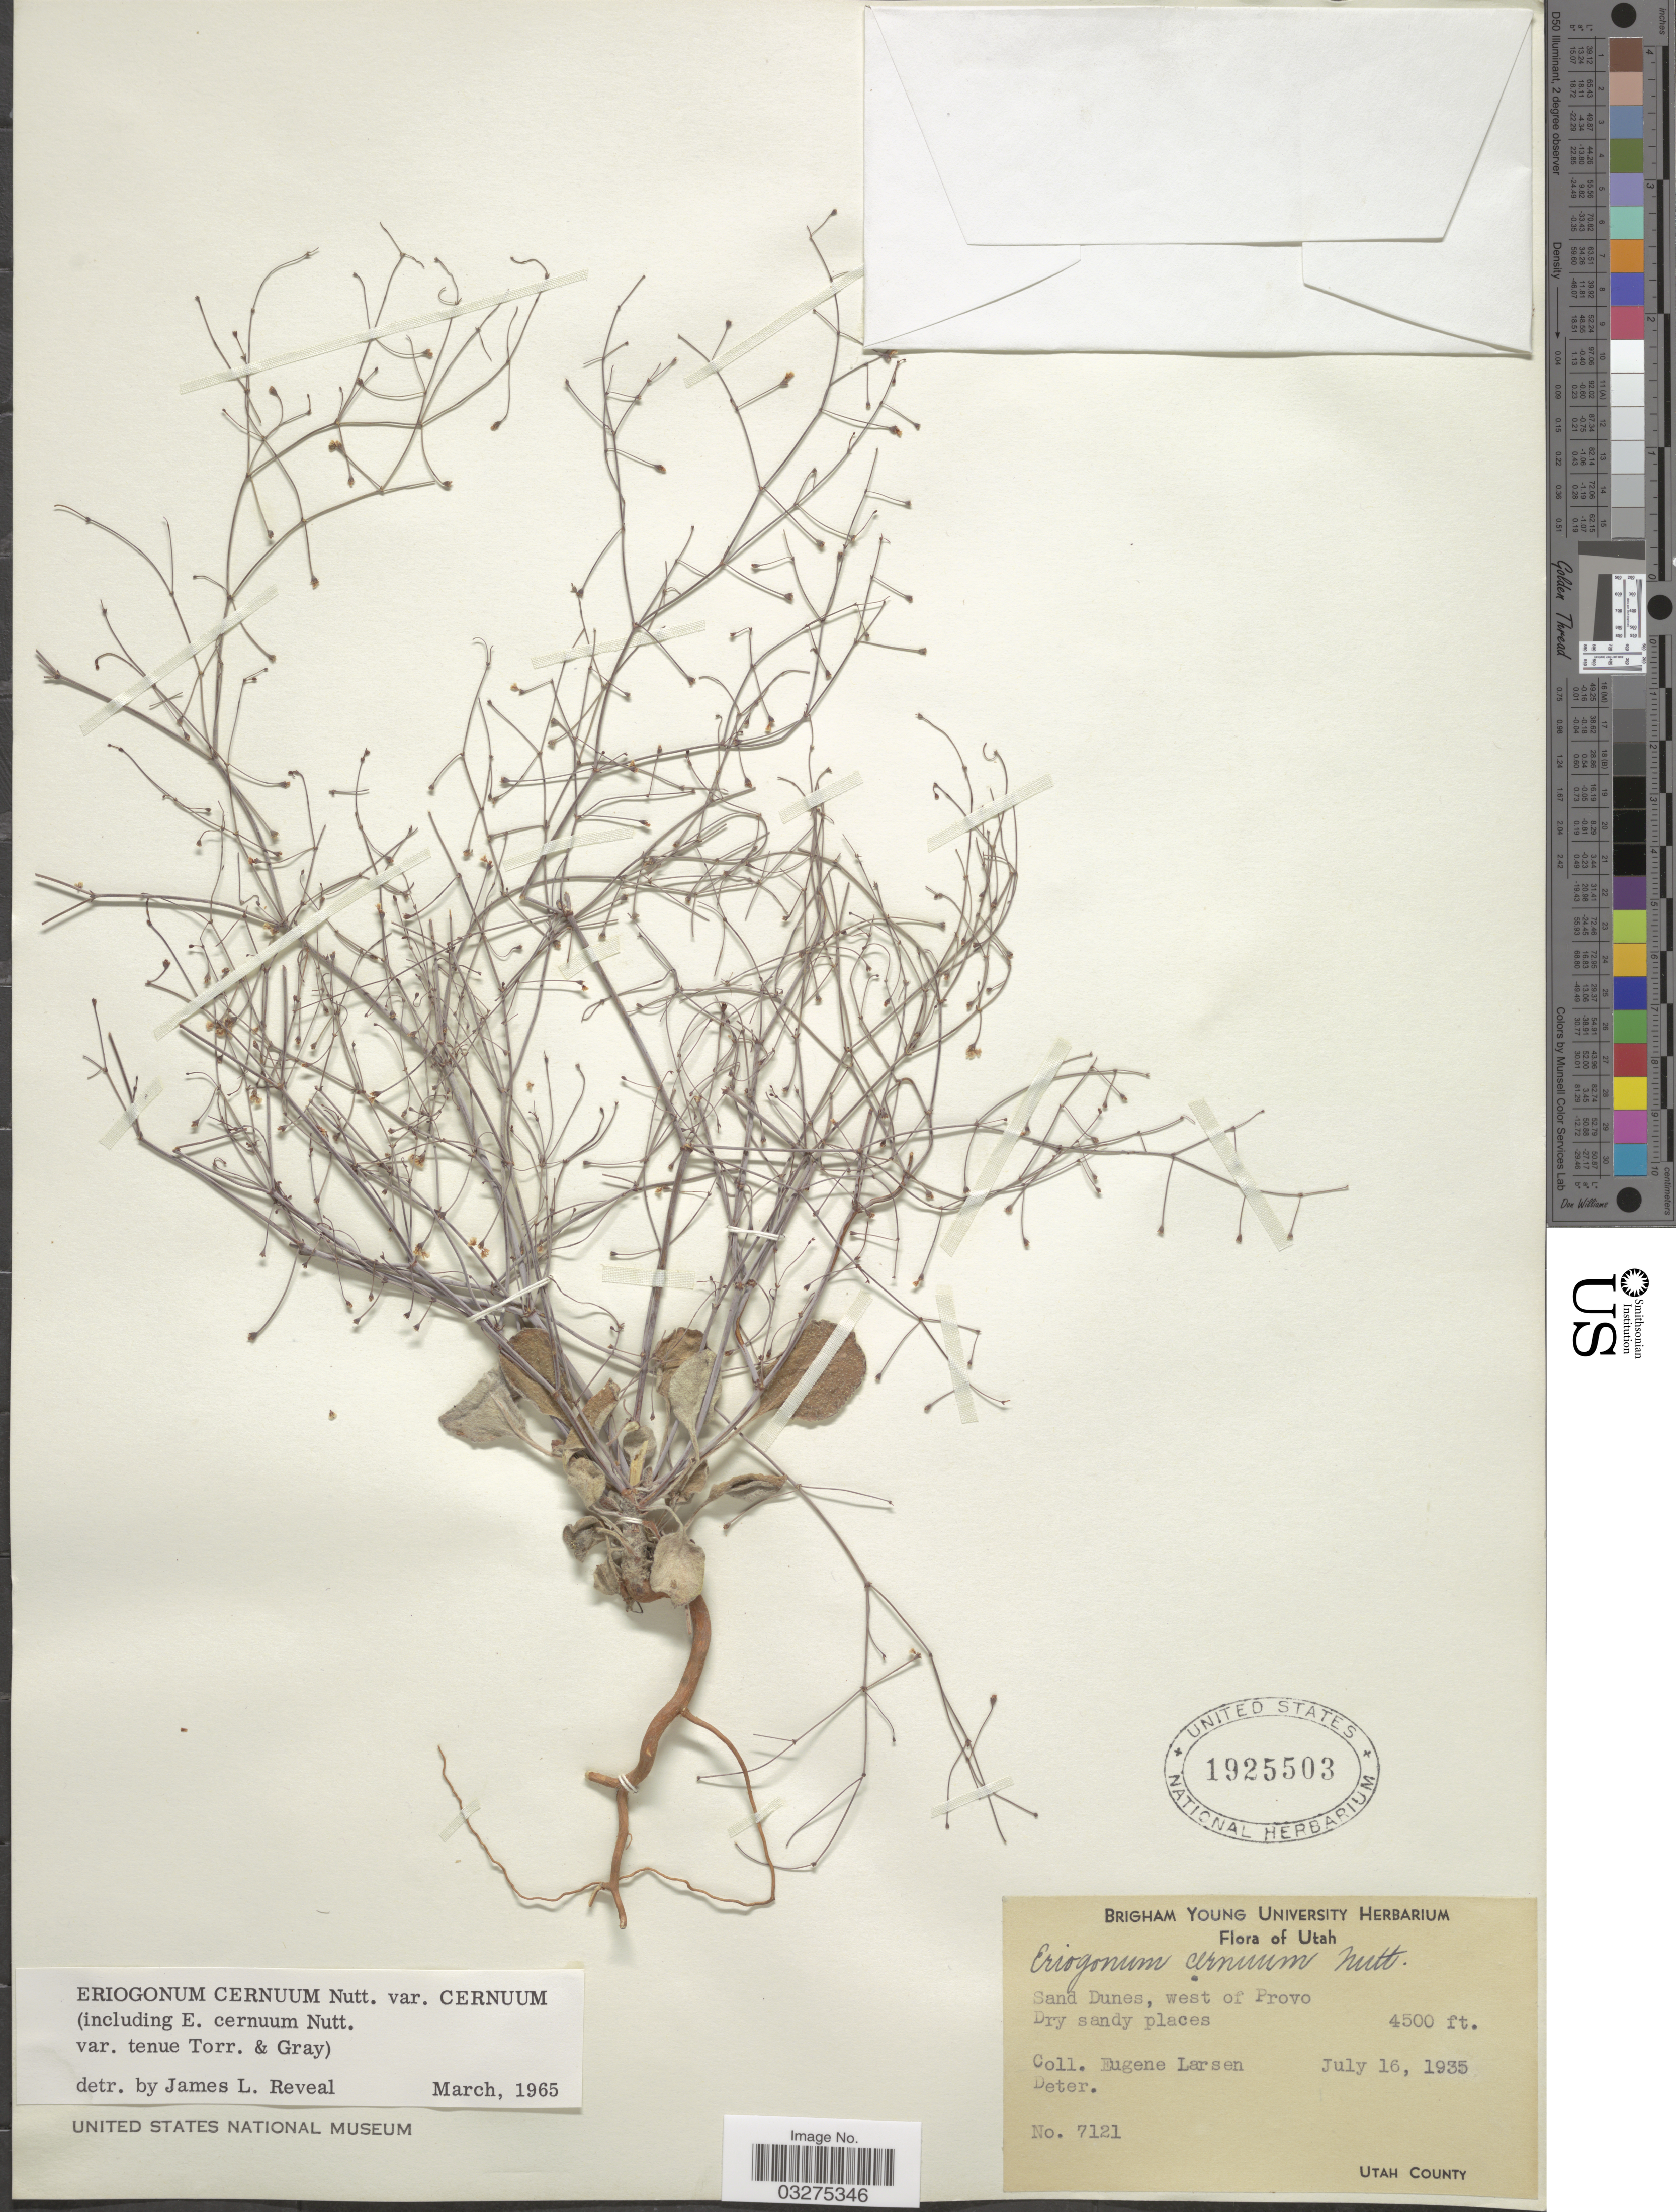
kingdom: Plantae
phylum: Tracheophyta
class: Magnoliopsida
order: Caryophyllales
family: Polygonaceae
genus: Eriogonum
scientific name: Eriogonum cernuum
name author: Nutt.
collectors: E. Larsen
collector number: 7121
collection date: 1935-07-16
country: United States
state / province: Utah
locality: Sand Dunes, west of Provo. Utah County.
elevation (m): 1372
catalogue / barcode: US 1925503